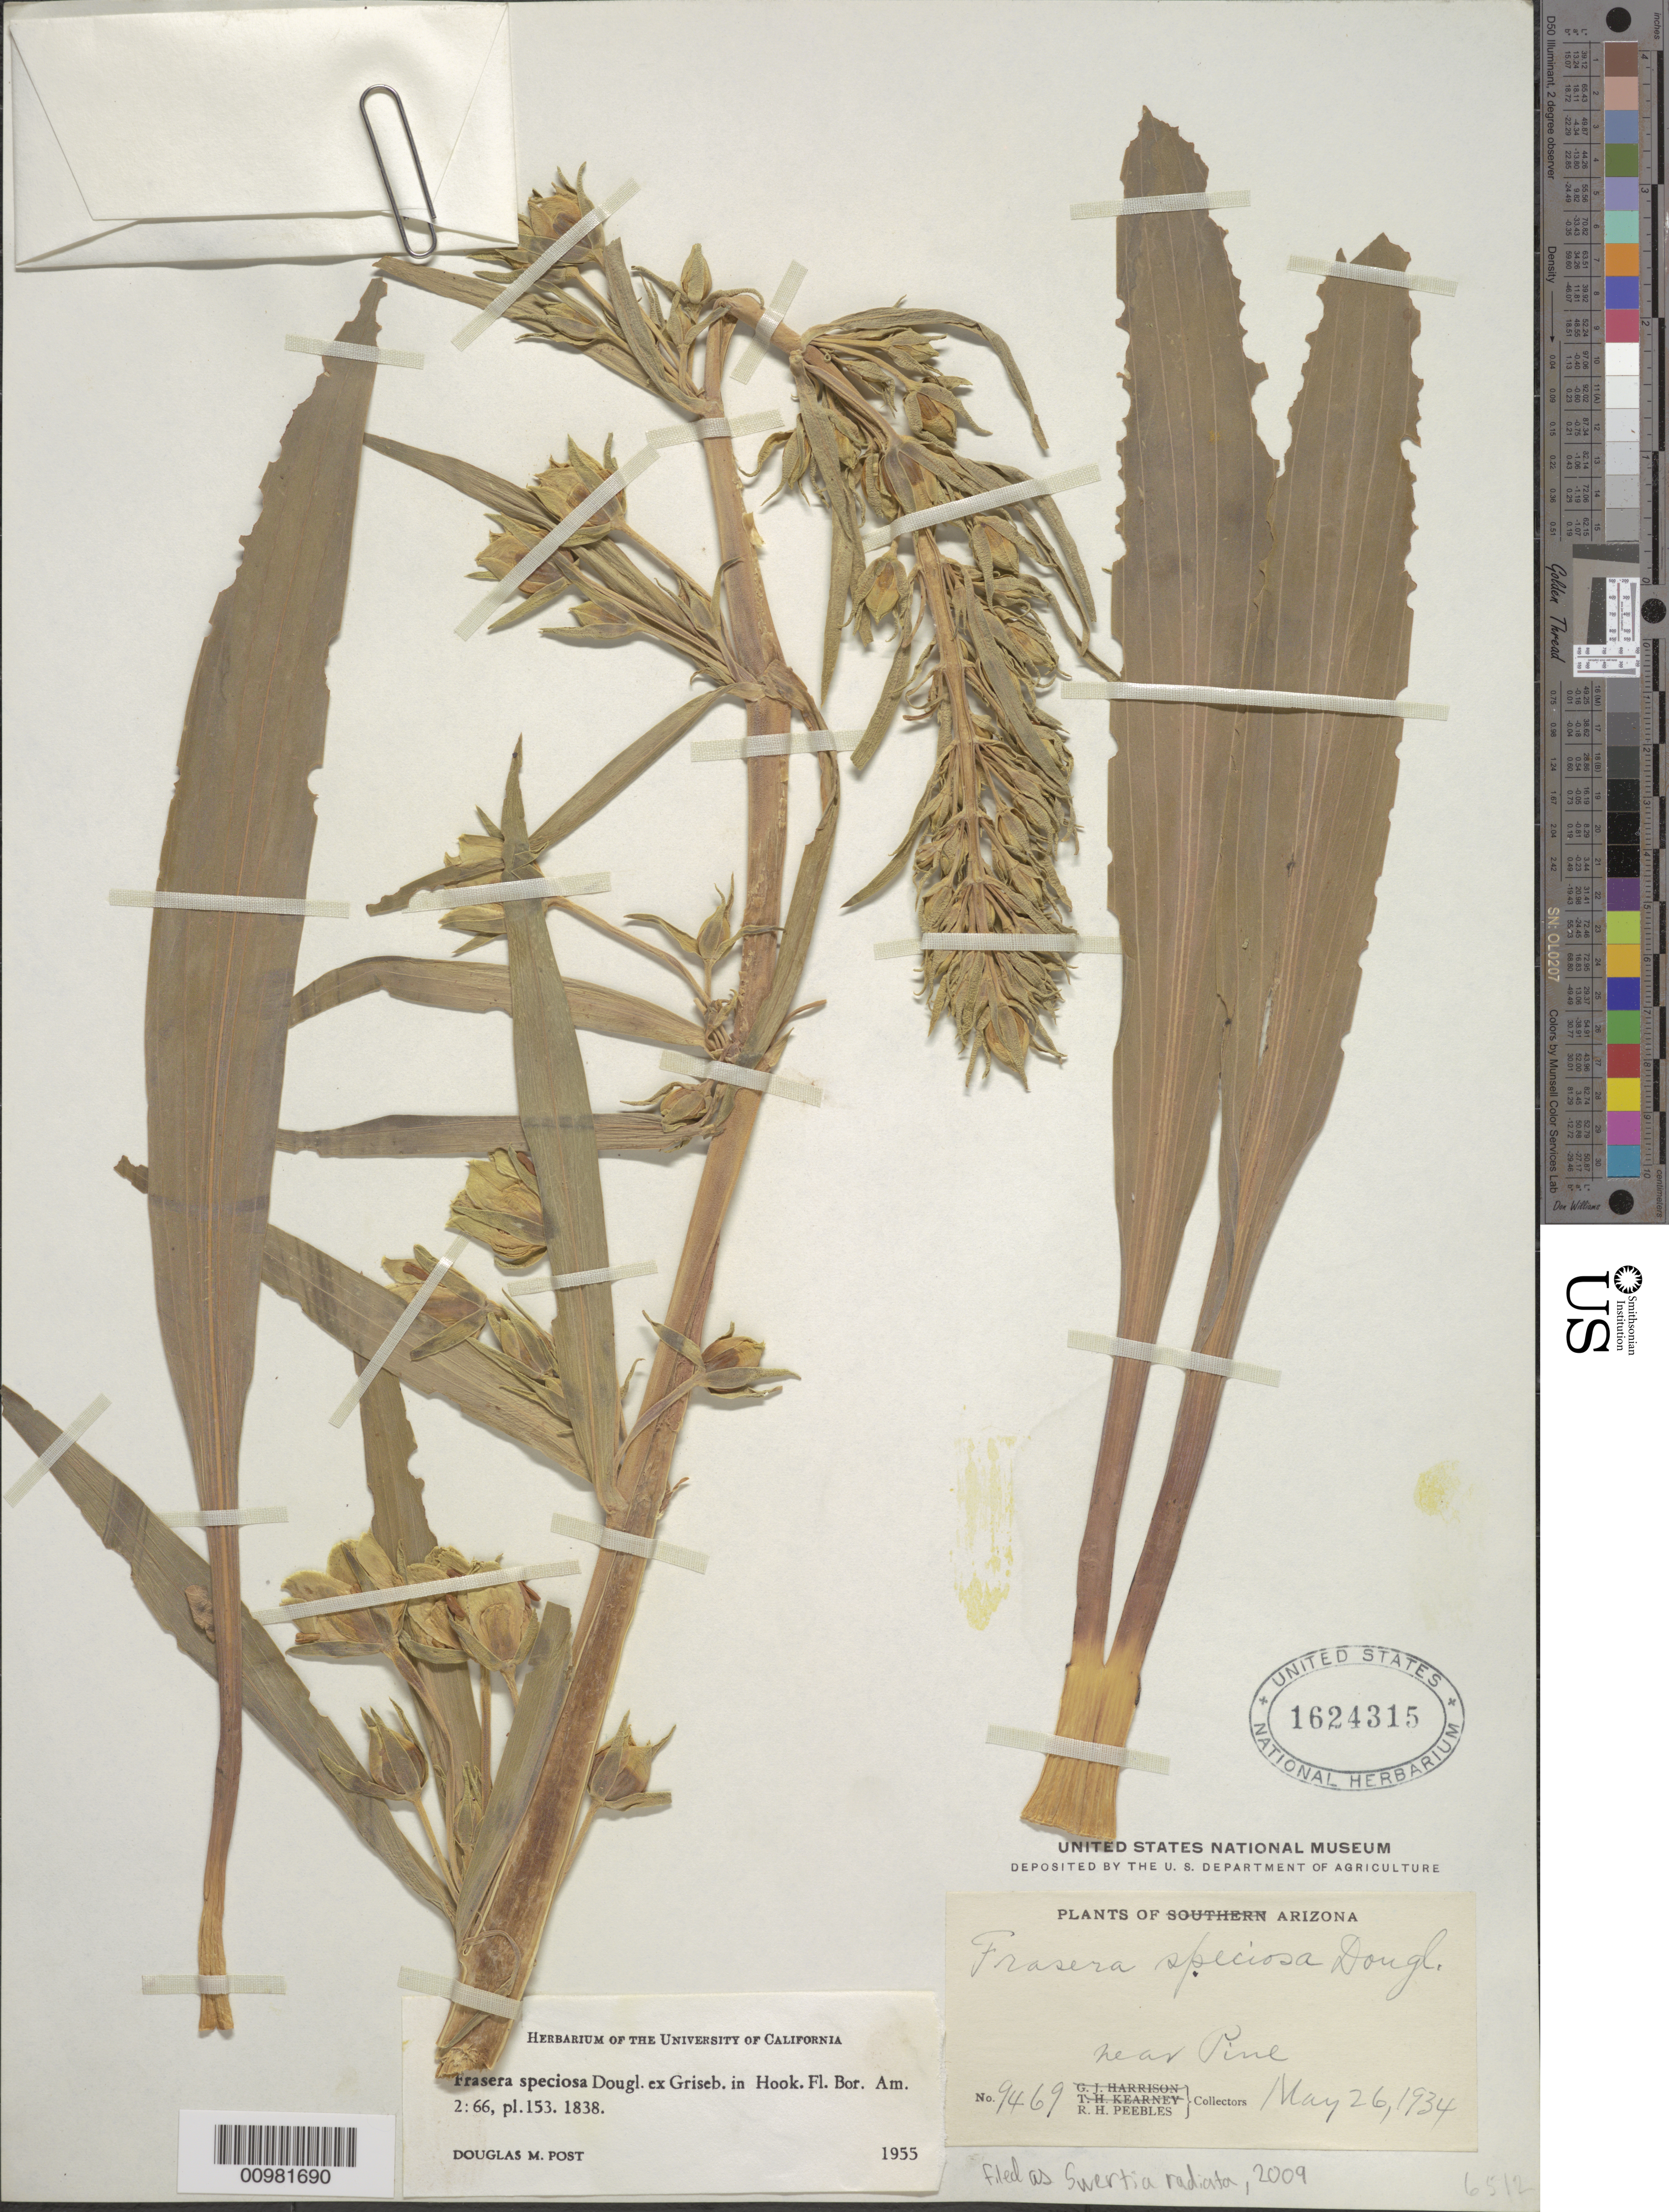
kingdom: Plantae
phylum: Tracheophyta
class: Magnoliopsida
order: Gentianales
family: Gentianaceae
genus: Swertia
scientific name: Swertia radiata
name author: (Kellogg) Kuntze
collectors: R. H. Peebles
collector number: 9469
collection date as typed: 26 May 1934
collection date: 1934-05-26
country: United States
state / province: Arizona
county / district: Gila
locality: near Pine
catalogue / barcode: US 1624315